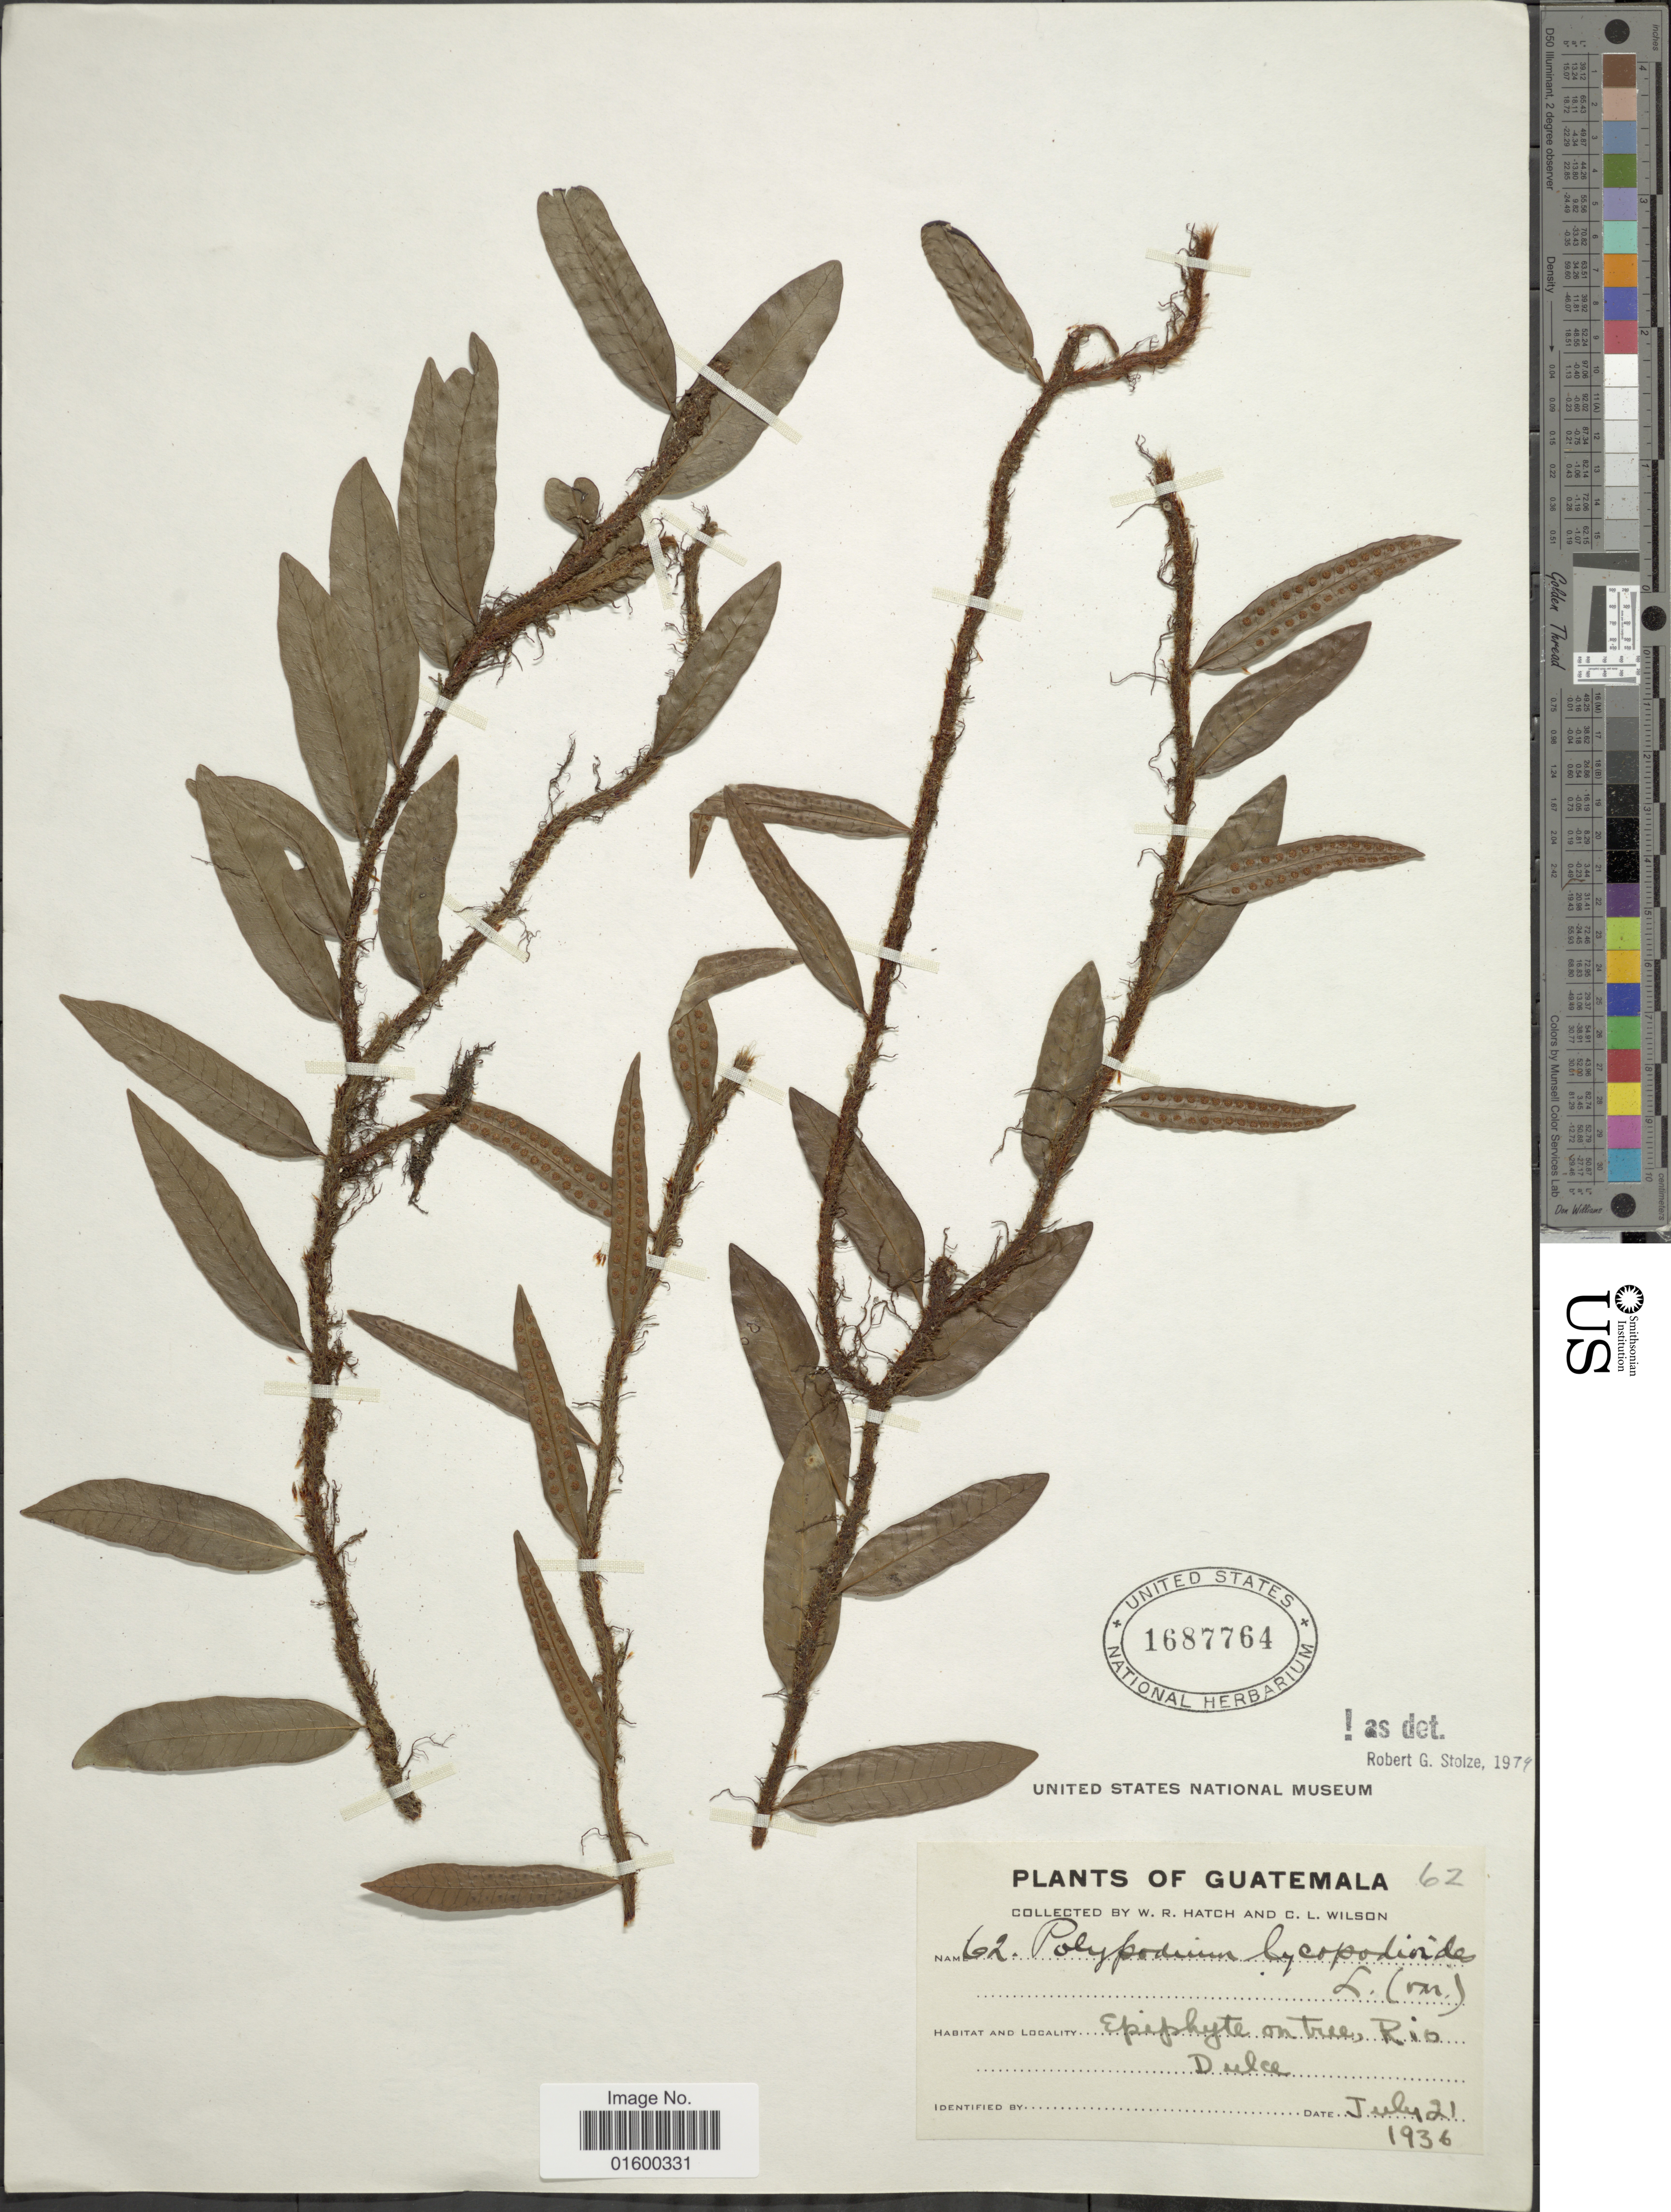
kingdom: Plantae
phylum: Tracheophyta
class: Polypodiopsida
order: Polypodiales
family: Polypodiaceae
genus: Microgramma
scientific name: Microgramma lycopodioides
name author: (L.) Copel.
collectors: W. Hatch & C. L. Wilson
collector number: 62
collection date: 1936-07-21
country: Guatemala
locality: Rio Dulce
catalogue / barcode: US 1687764